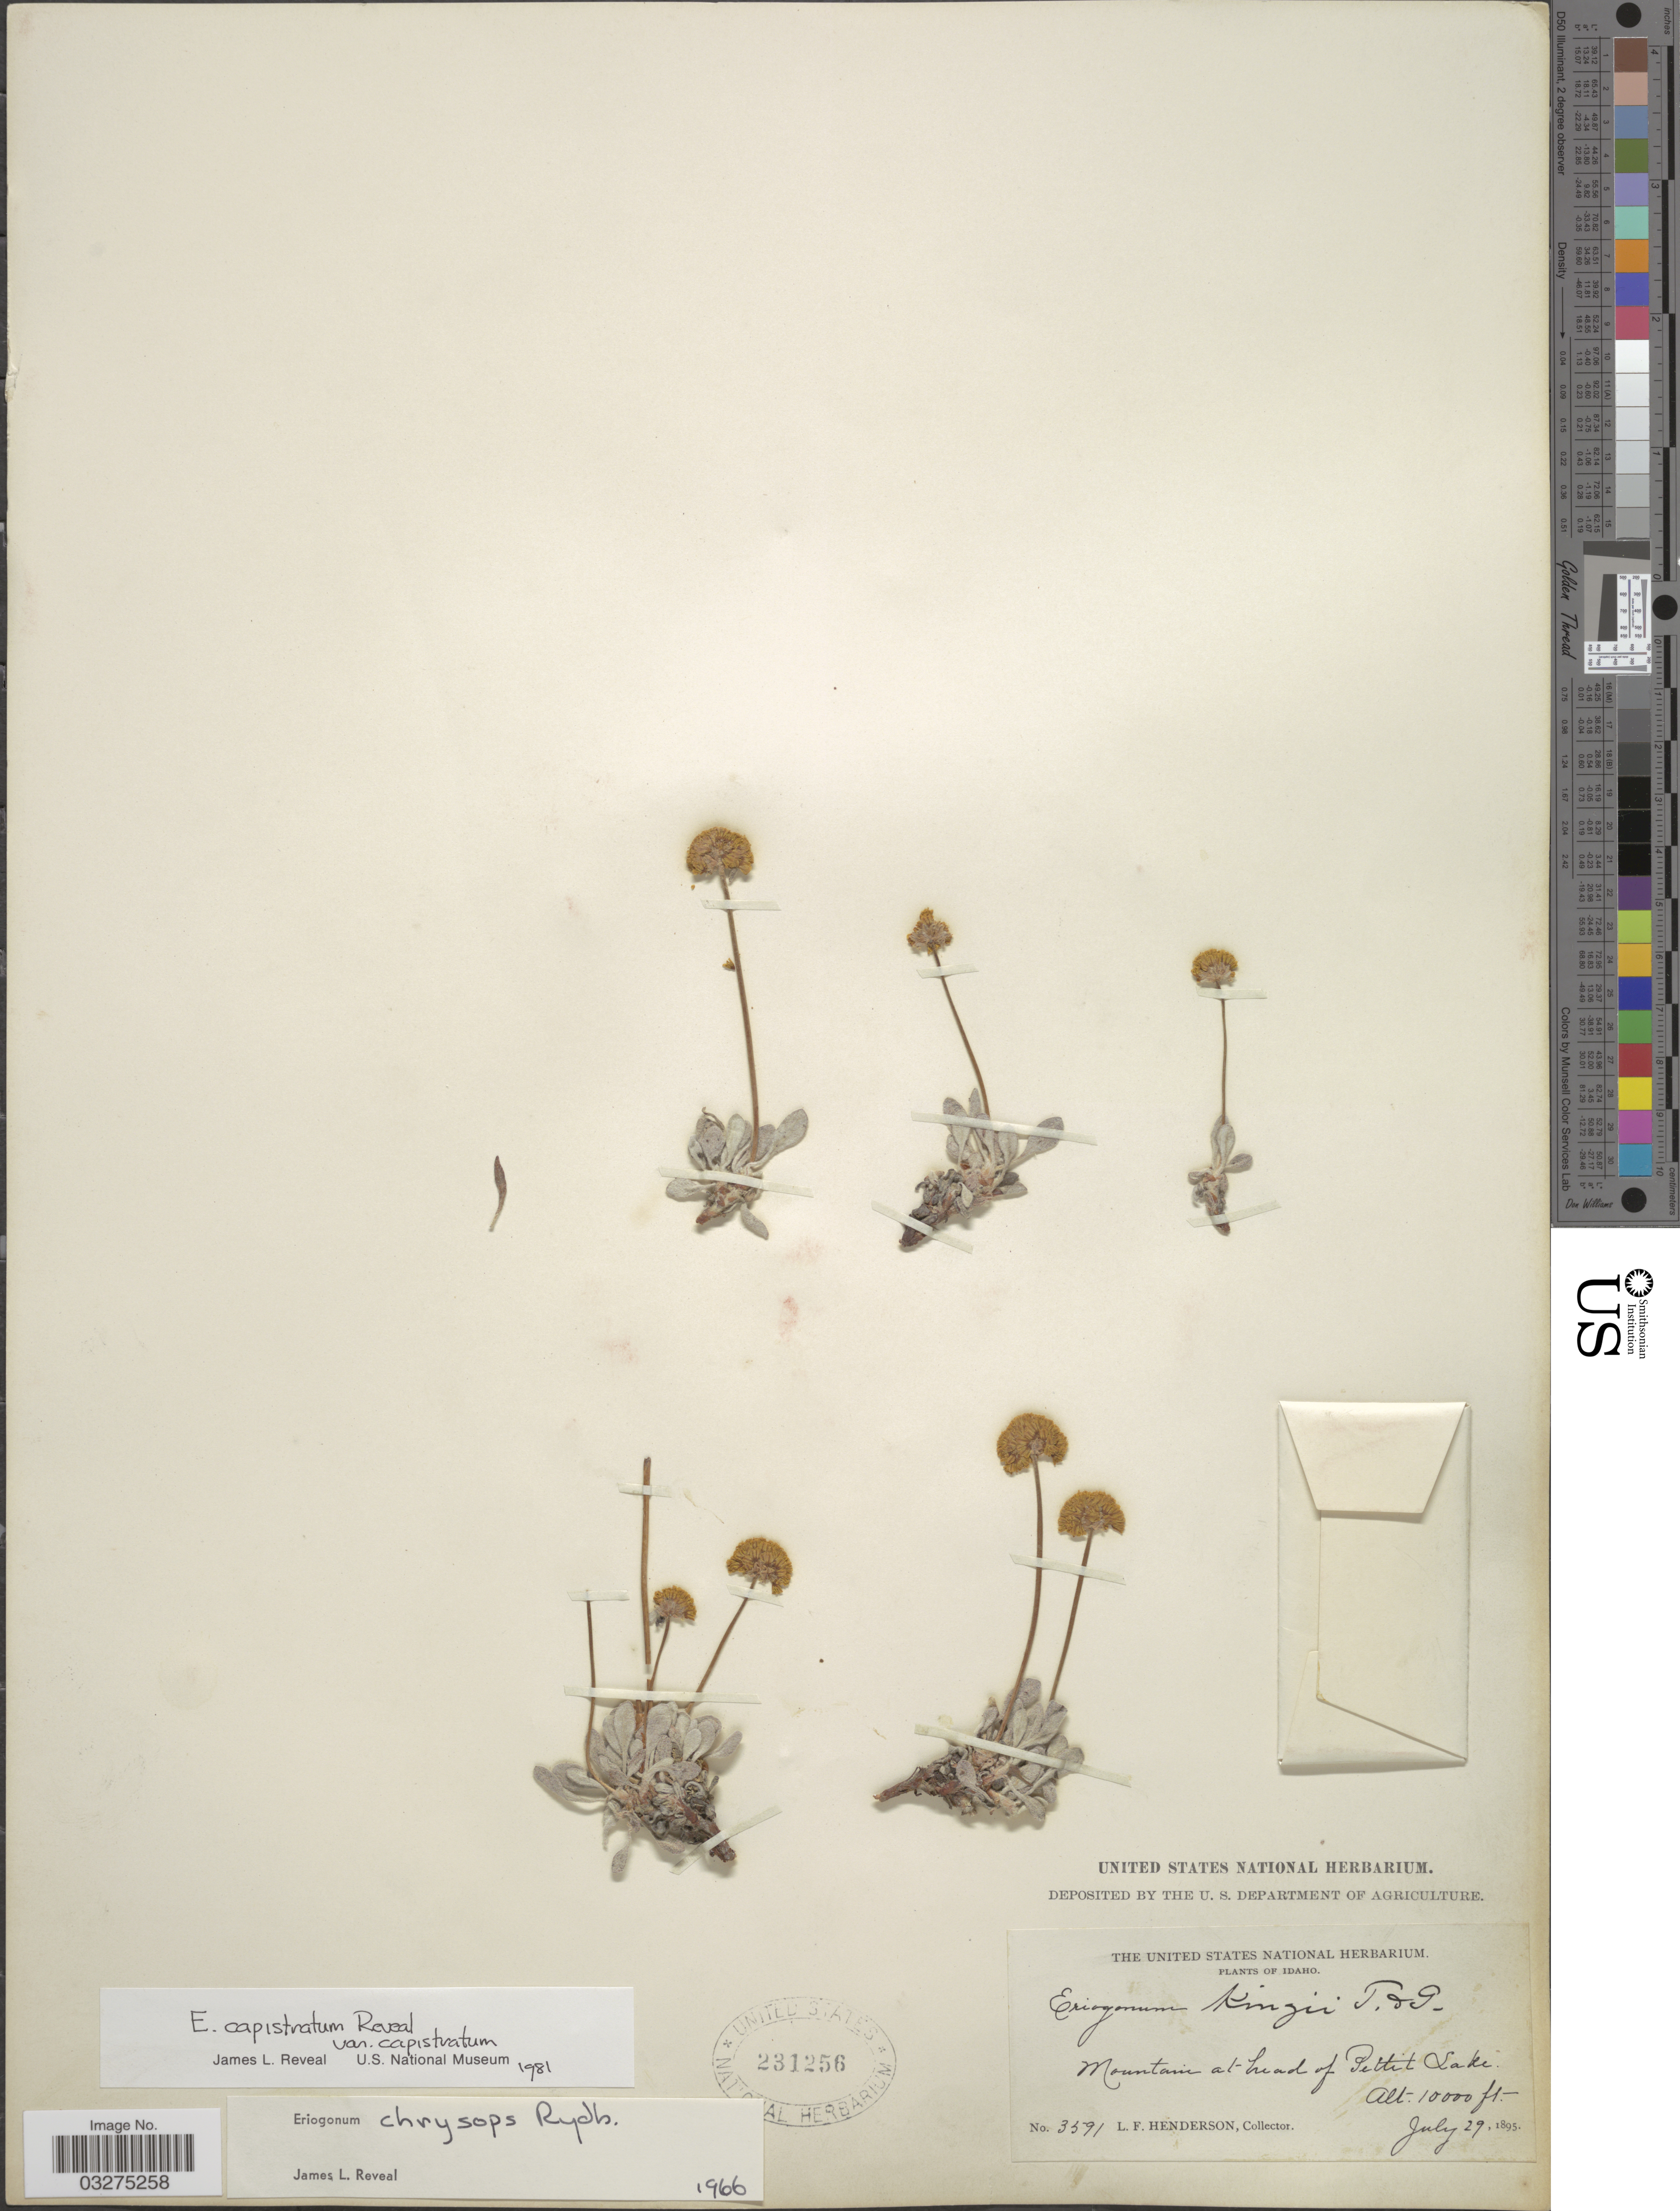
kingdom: Plantae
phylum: Tracheophyta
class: Magnoliopsida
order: Caryophyllales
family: Polygonaceae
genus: Eriogonum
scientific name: Eriogonum capistratum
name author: Reveal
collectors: L. Henderson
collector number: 3591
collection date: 1895-07-29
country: United States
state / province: Idaho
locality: Mountain at head of Pettit Lake.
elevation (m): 3048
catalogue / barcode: US 231256